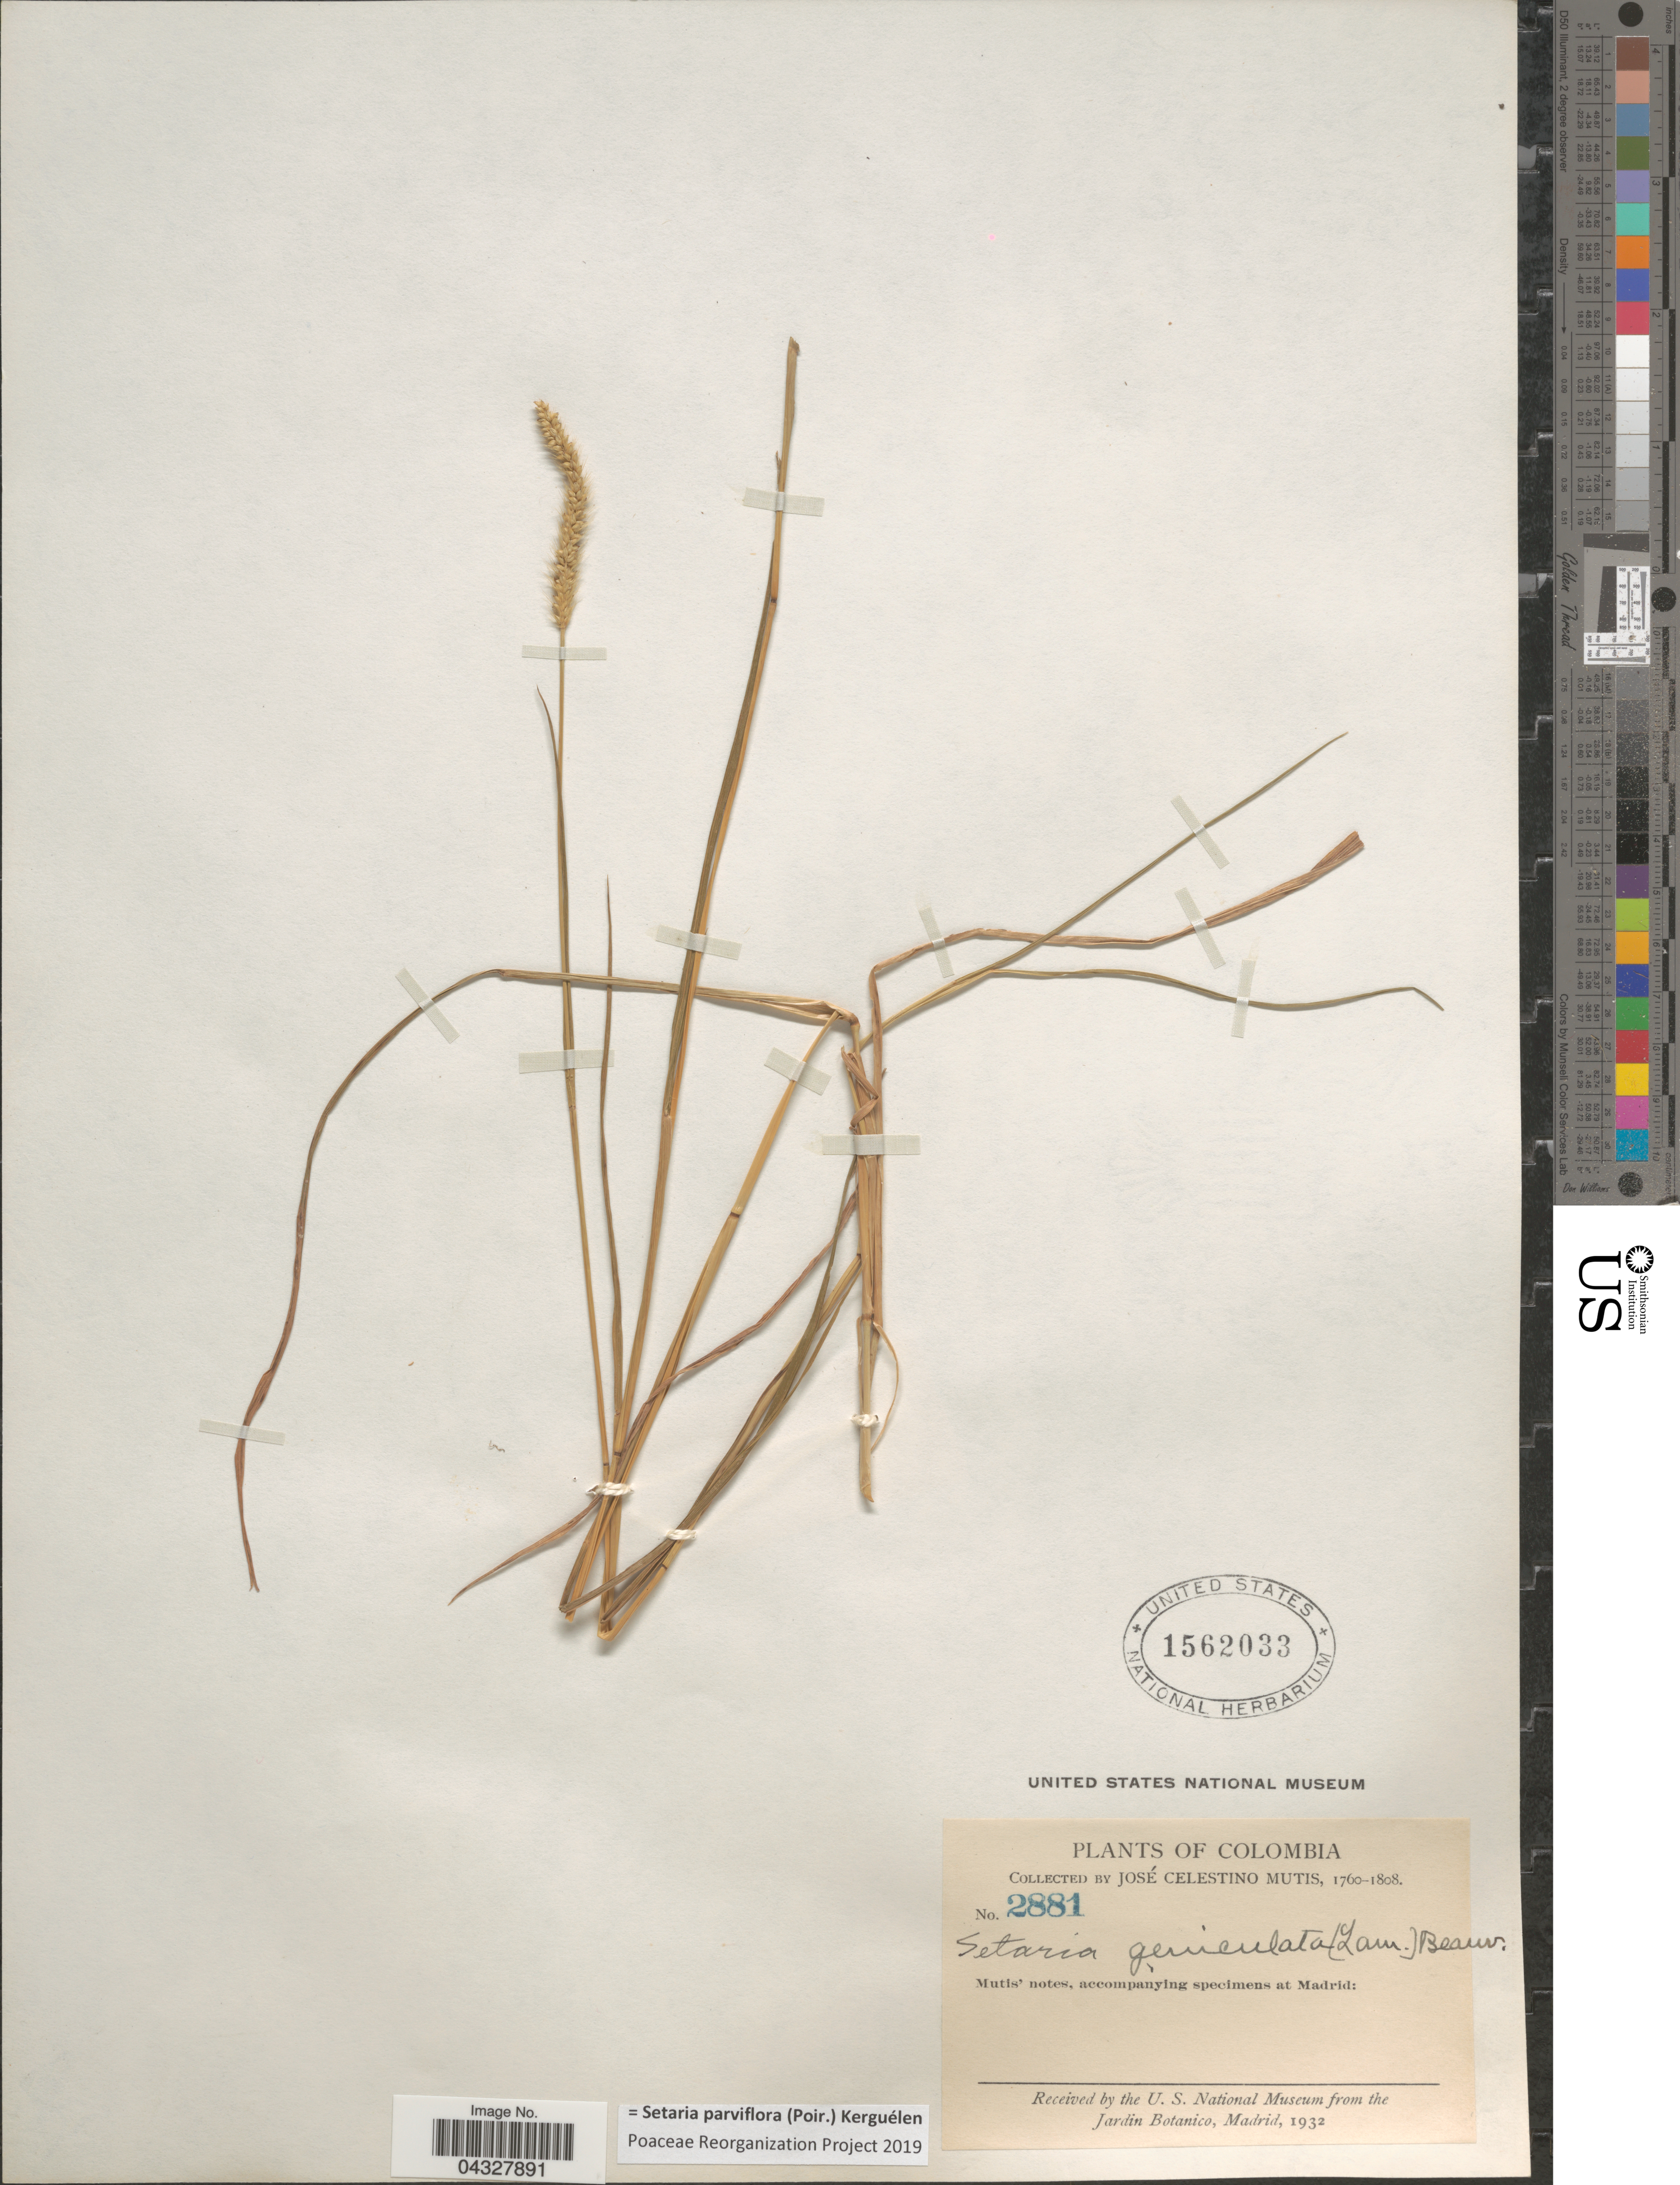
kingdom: Plantae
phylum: Tracheophyta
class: Liliopsida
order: Poales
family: Poaceae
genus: Setaria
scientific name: Setaria parviflora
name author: (Poir.) Kerguélen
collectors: J. C. B. Mutis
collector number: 2881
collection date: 1760/1808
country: Colombia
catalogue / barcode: US 1562033